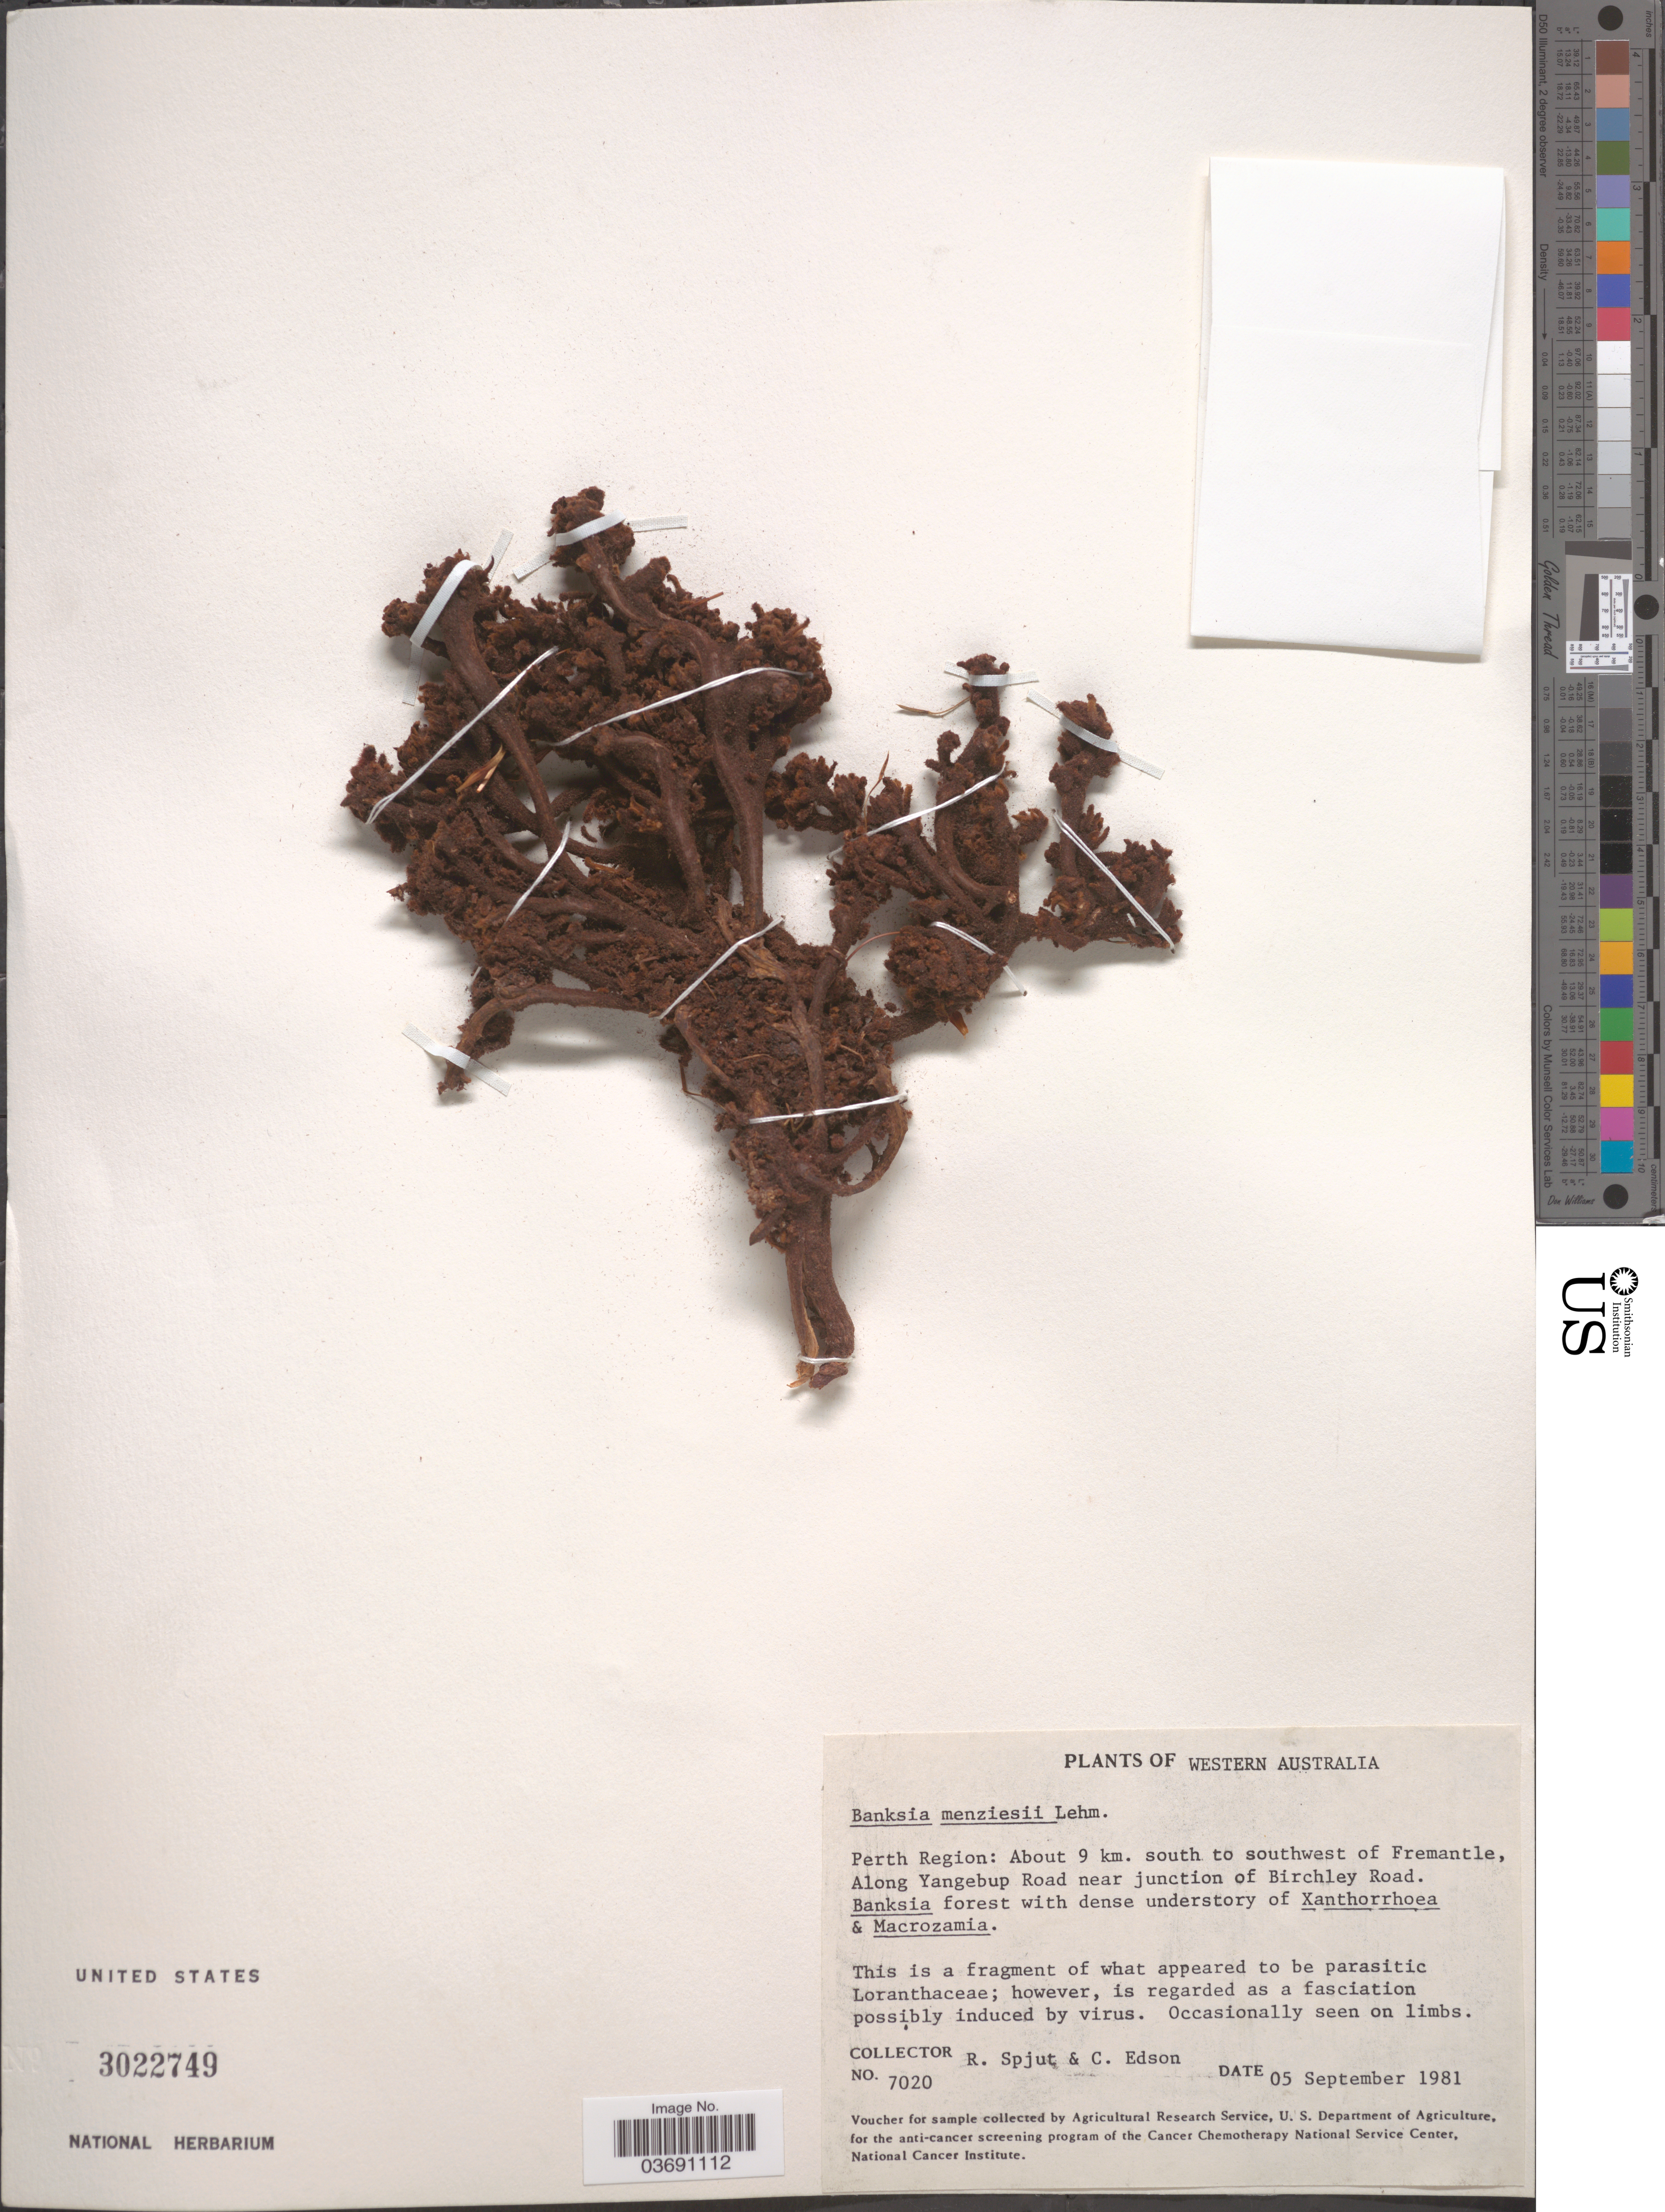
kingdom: Plantae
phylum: Tracheophyta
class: Magnoliopsida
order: Proteales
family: Proteaceae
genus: Banksia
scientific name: Banksia menziesii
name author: R. Br.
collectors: R. Spjut & C. Edson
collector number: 7020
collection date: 1981-09-05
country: Australia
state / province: Western Australia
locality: Perth Region: About 9 km. south to southwest of Fremantle, Along Yangebup Road near junction of Birchley Road.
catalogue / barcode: US 3022749